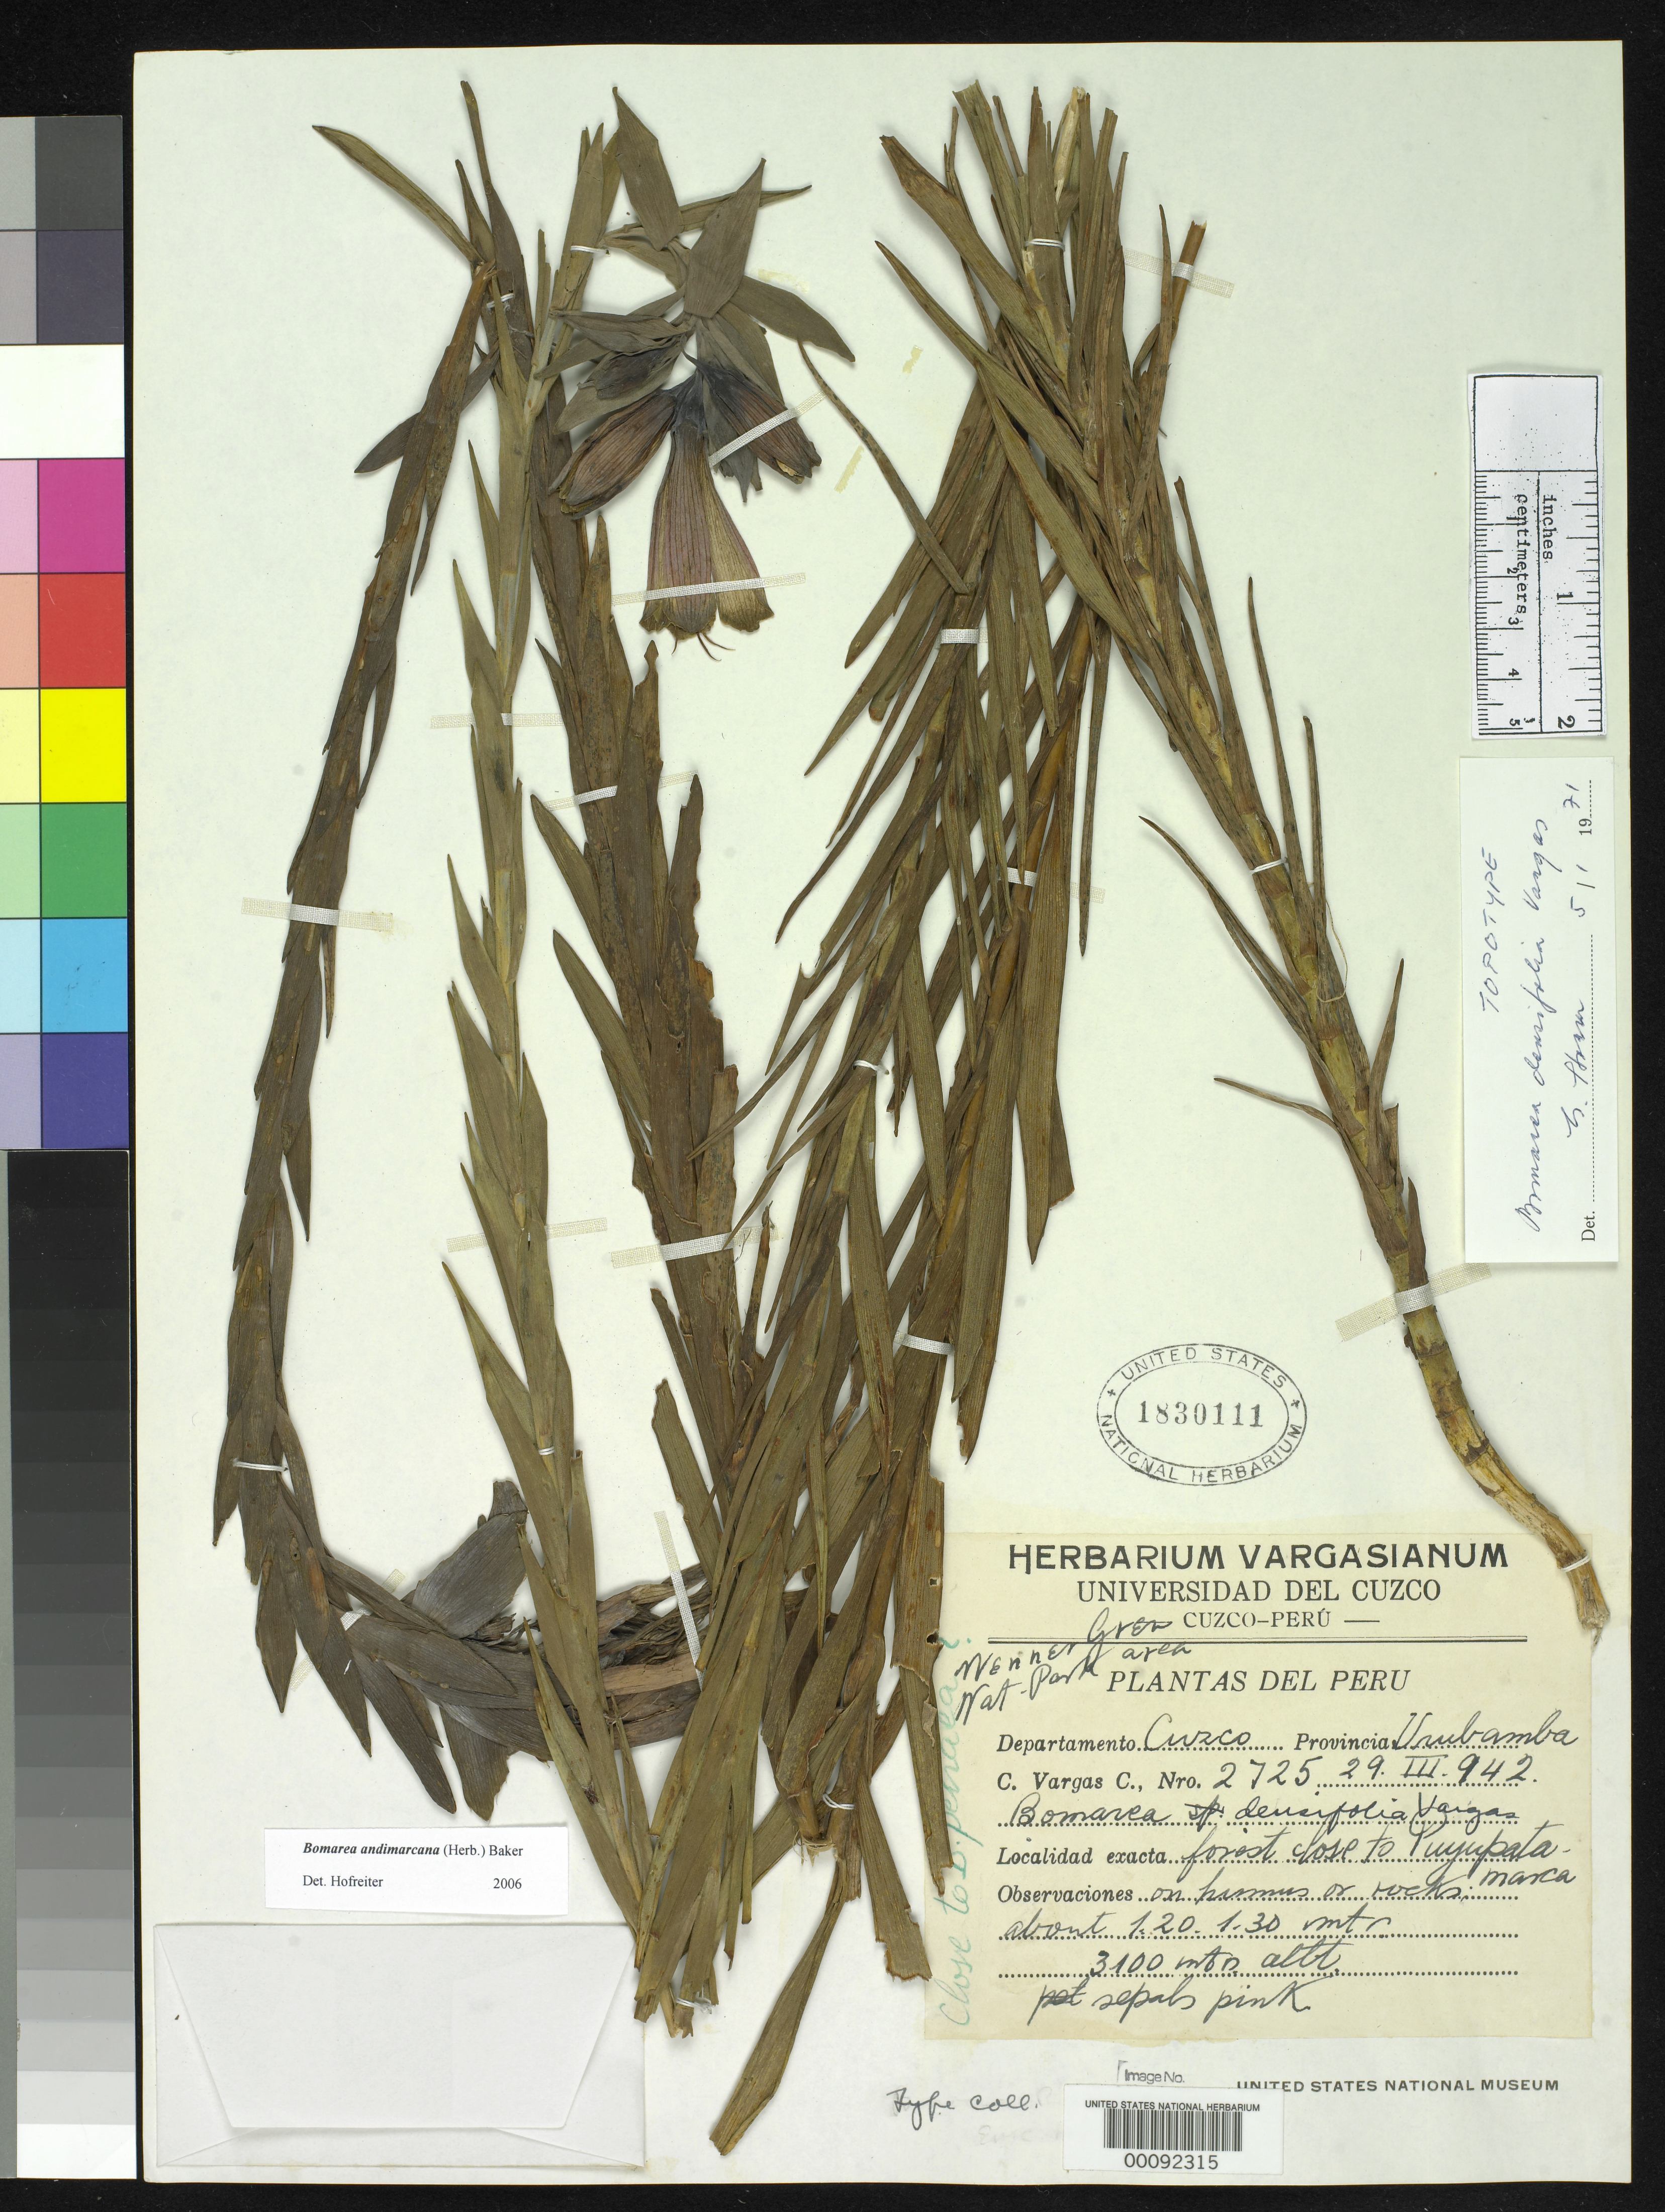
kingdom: Plantae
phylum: Tracheophyta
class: Liliopsida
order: Liliales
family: Alstroemeriaceae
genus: Bomarea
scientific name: Bomarea densifolia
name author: Vargas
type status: Possible Isotype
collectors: C. Vargas Calderón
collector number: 2725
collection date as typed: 29. III. 942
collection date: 1942-03-29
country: Peru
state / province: Cusco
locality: Puyupatamarca, Urubamba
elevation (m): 3200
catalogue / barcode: US 1830111